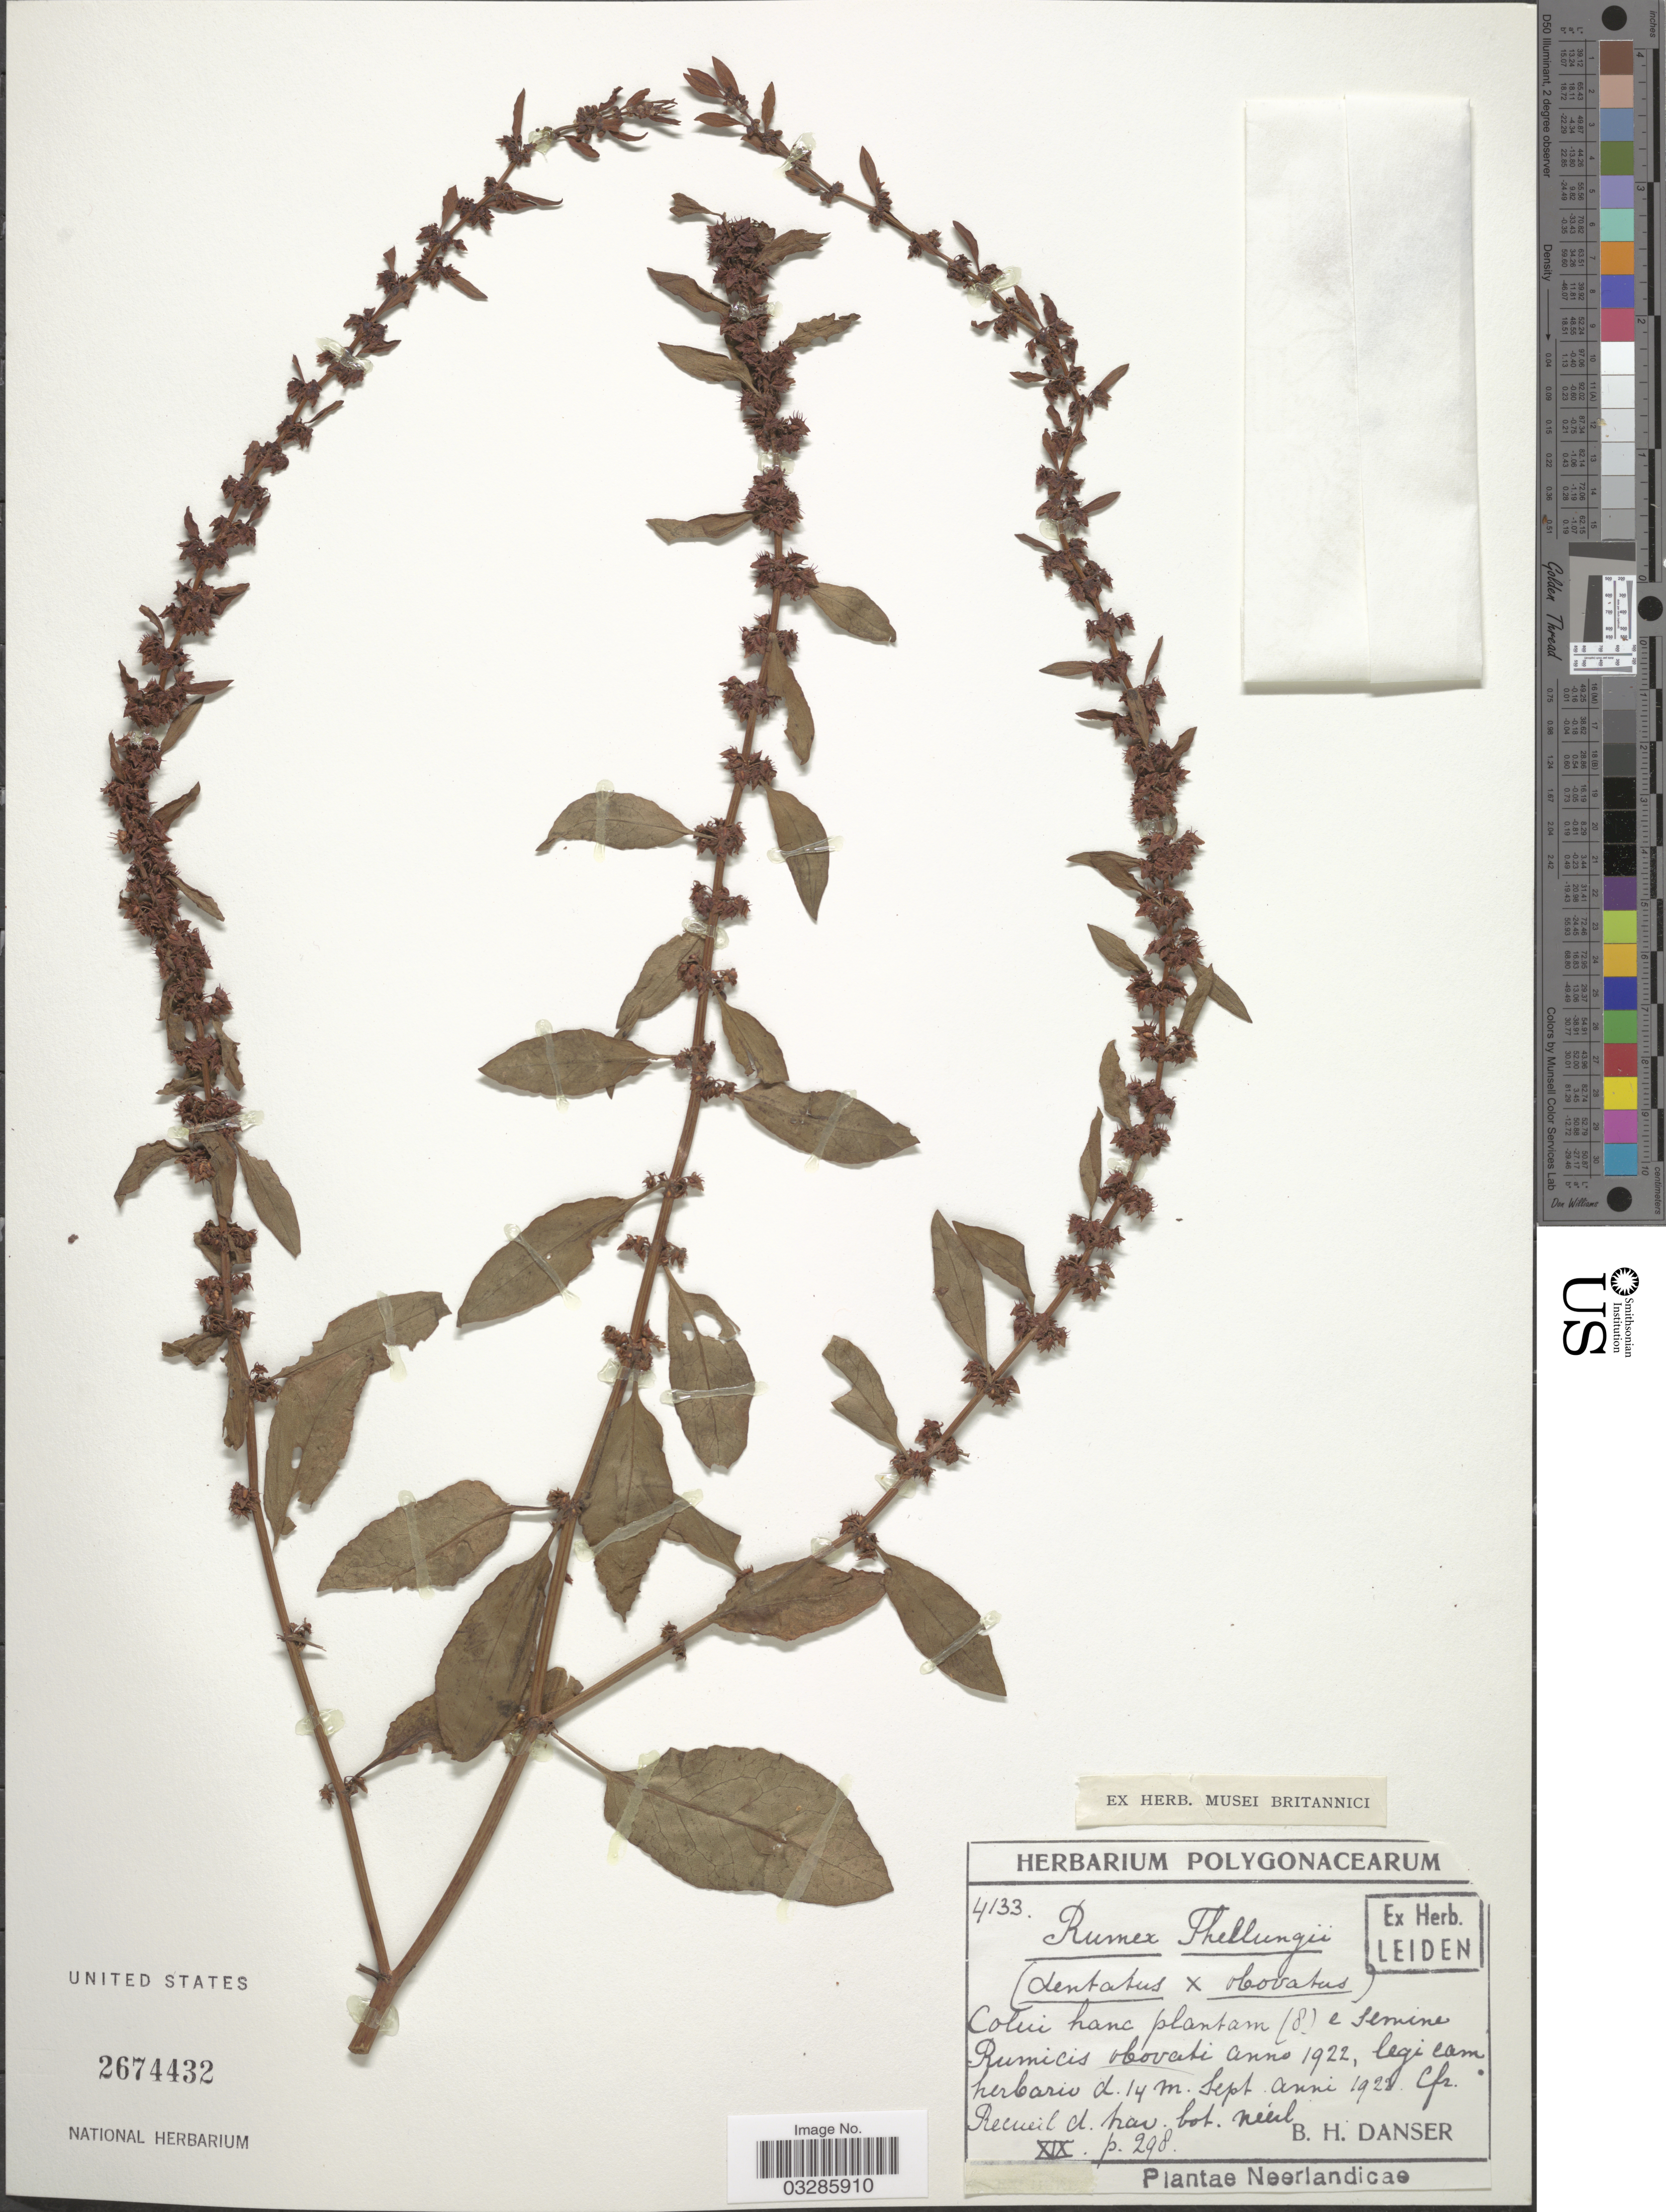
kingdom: Plantae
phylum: Tracheophyta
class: Magnoliopsida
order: Caryophyllales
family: Polygonaceae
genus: Rumex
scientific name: Rumex x theflungii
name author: Danser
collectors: B. Danser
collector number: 4133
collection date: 1922-09-14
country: Netherlands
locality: Recueil d. hav. bot. Neerl.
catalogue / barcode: US 2674432